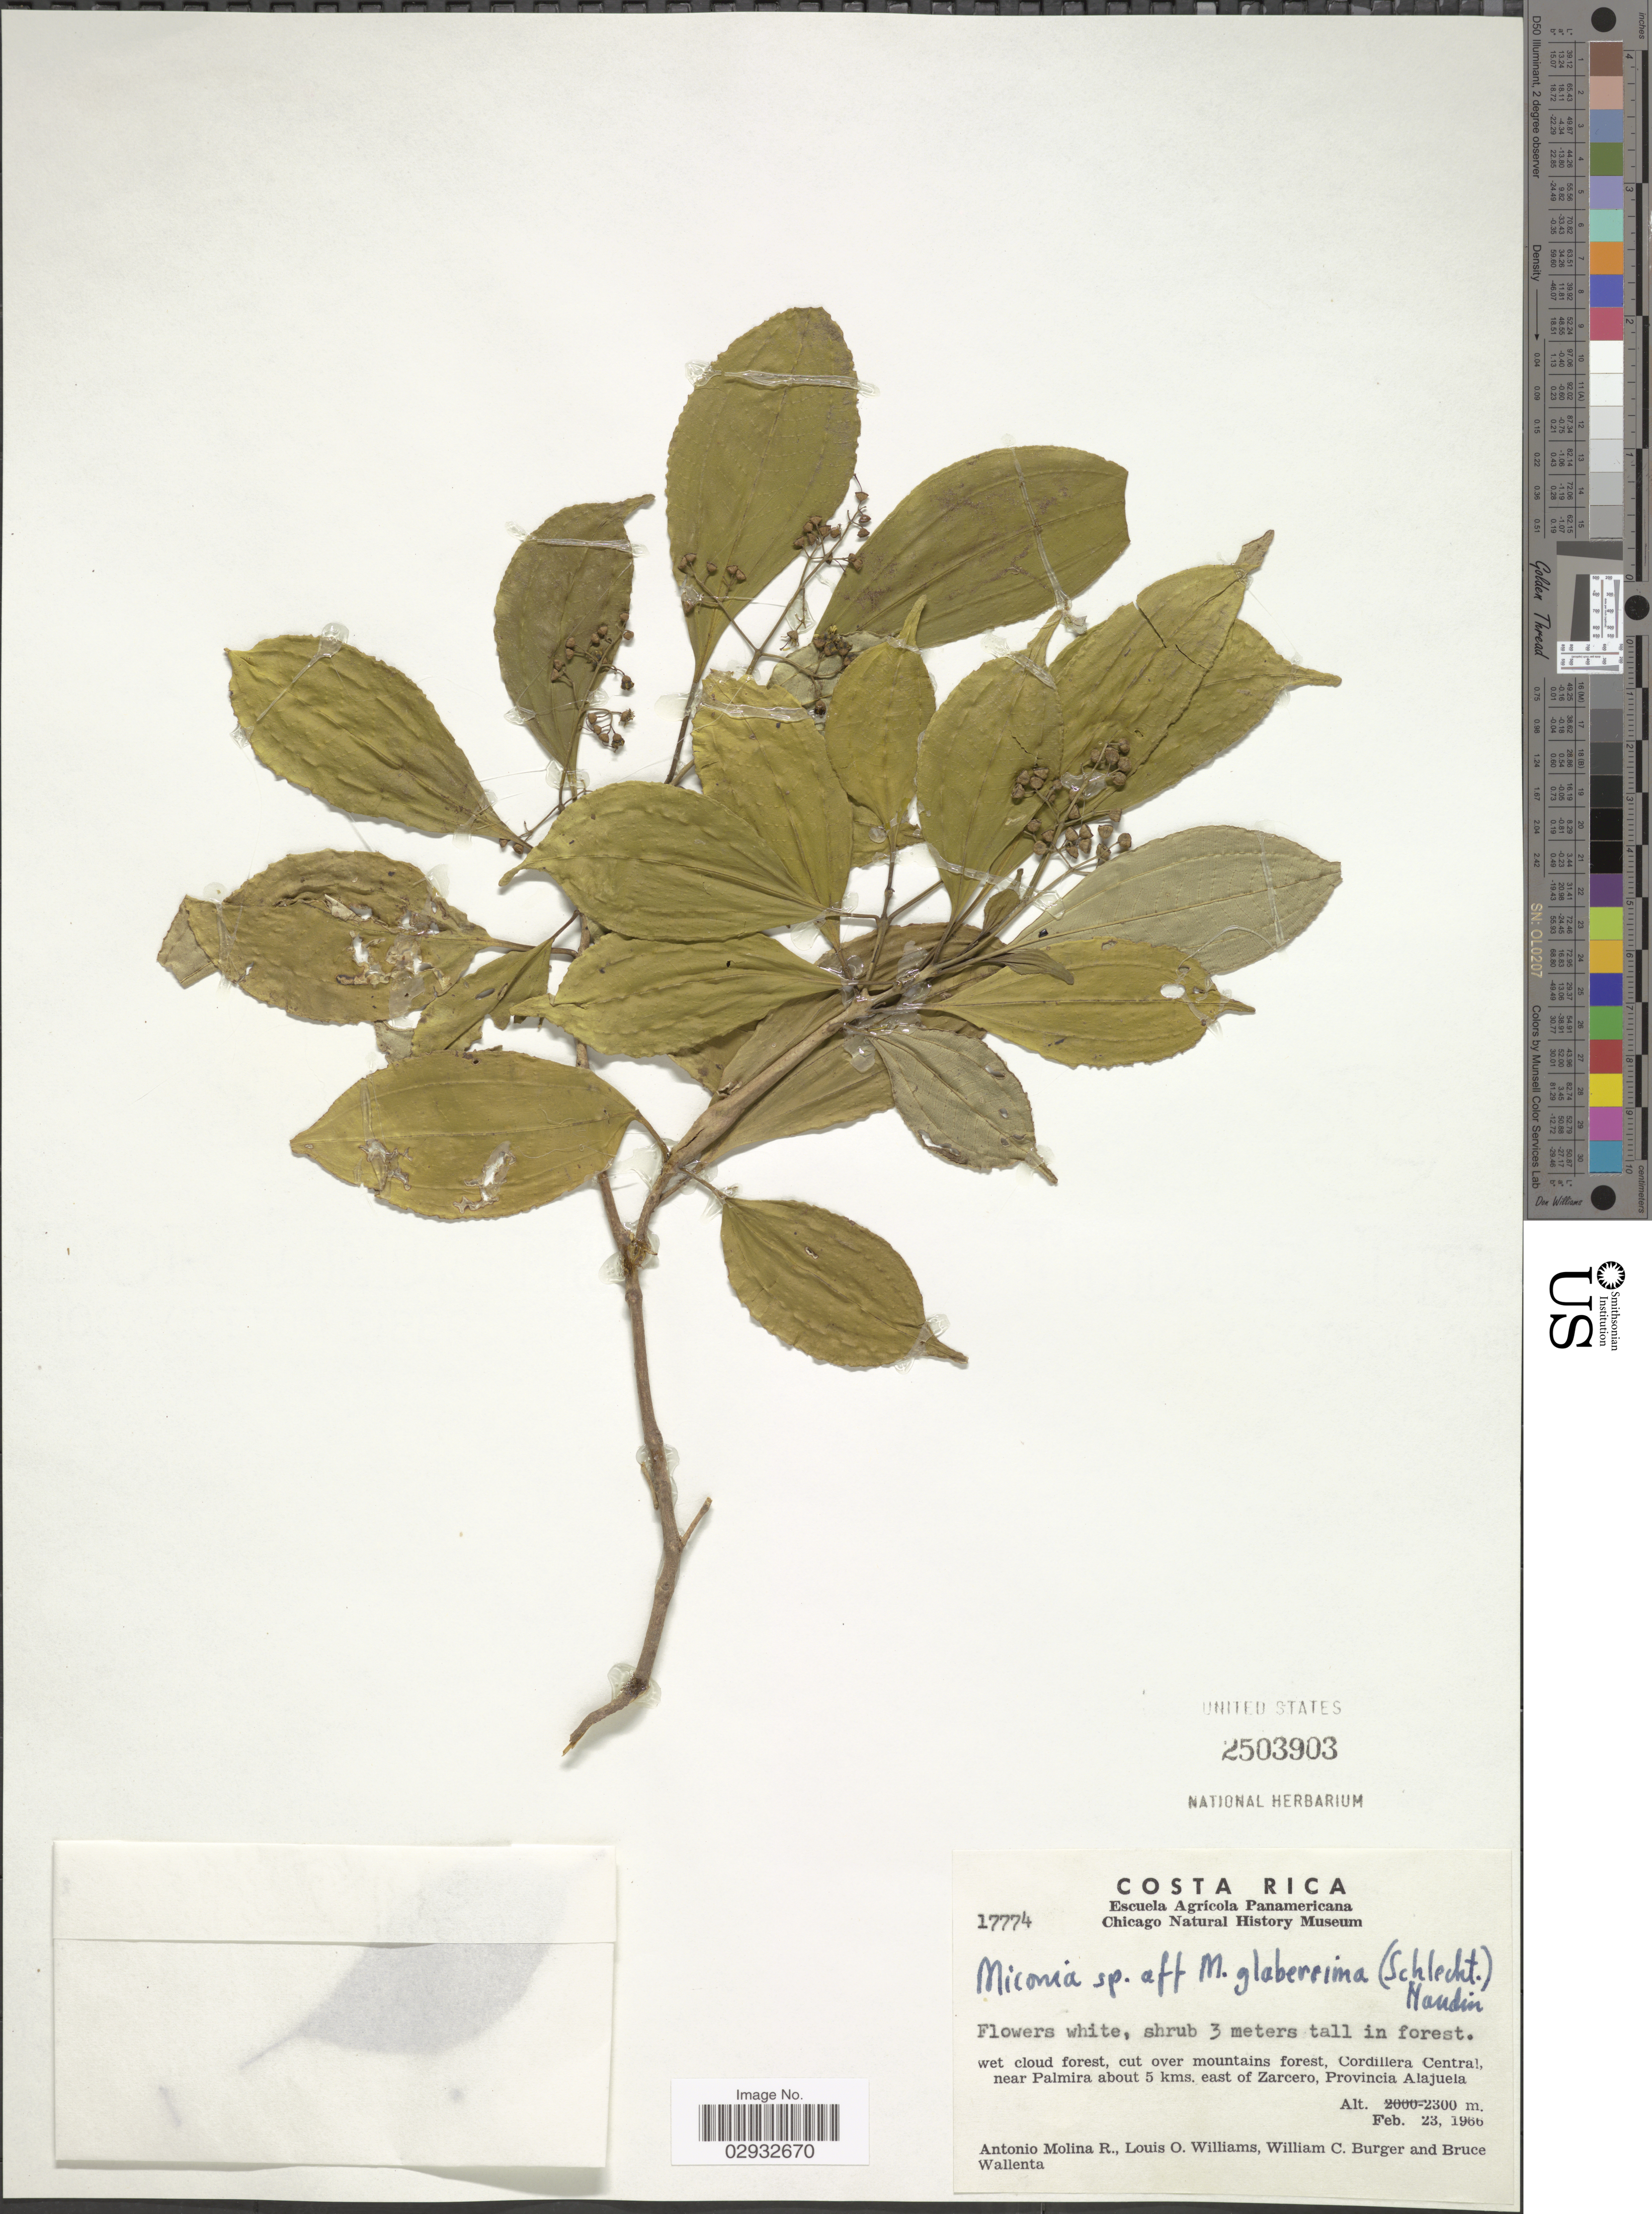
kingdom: Plantae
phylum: Tracheophyta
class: Magnoliopsida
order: Myrtales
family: Melastomataceae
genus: Miconia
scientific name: Miconia glaberrima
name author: (Schltdl.) Naudin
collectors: A. Molina R., L. O. Williams, W. Burger & B. Wallenta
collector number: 17774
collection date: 1966-02-23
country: Costa Rica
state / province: Alajuela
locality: Cordillera Central, near Palmira about 5 kms. east of Zarcero.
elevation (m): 2300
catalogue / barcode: US 2503903